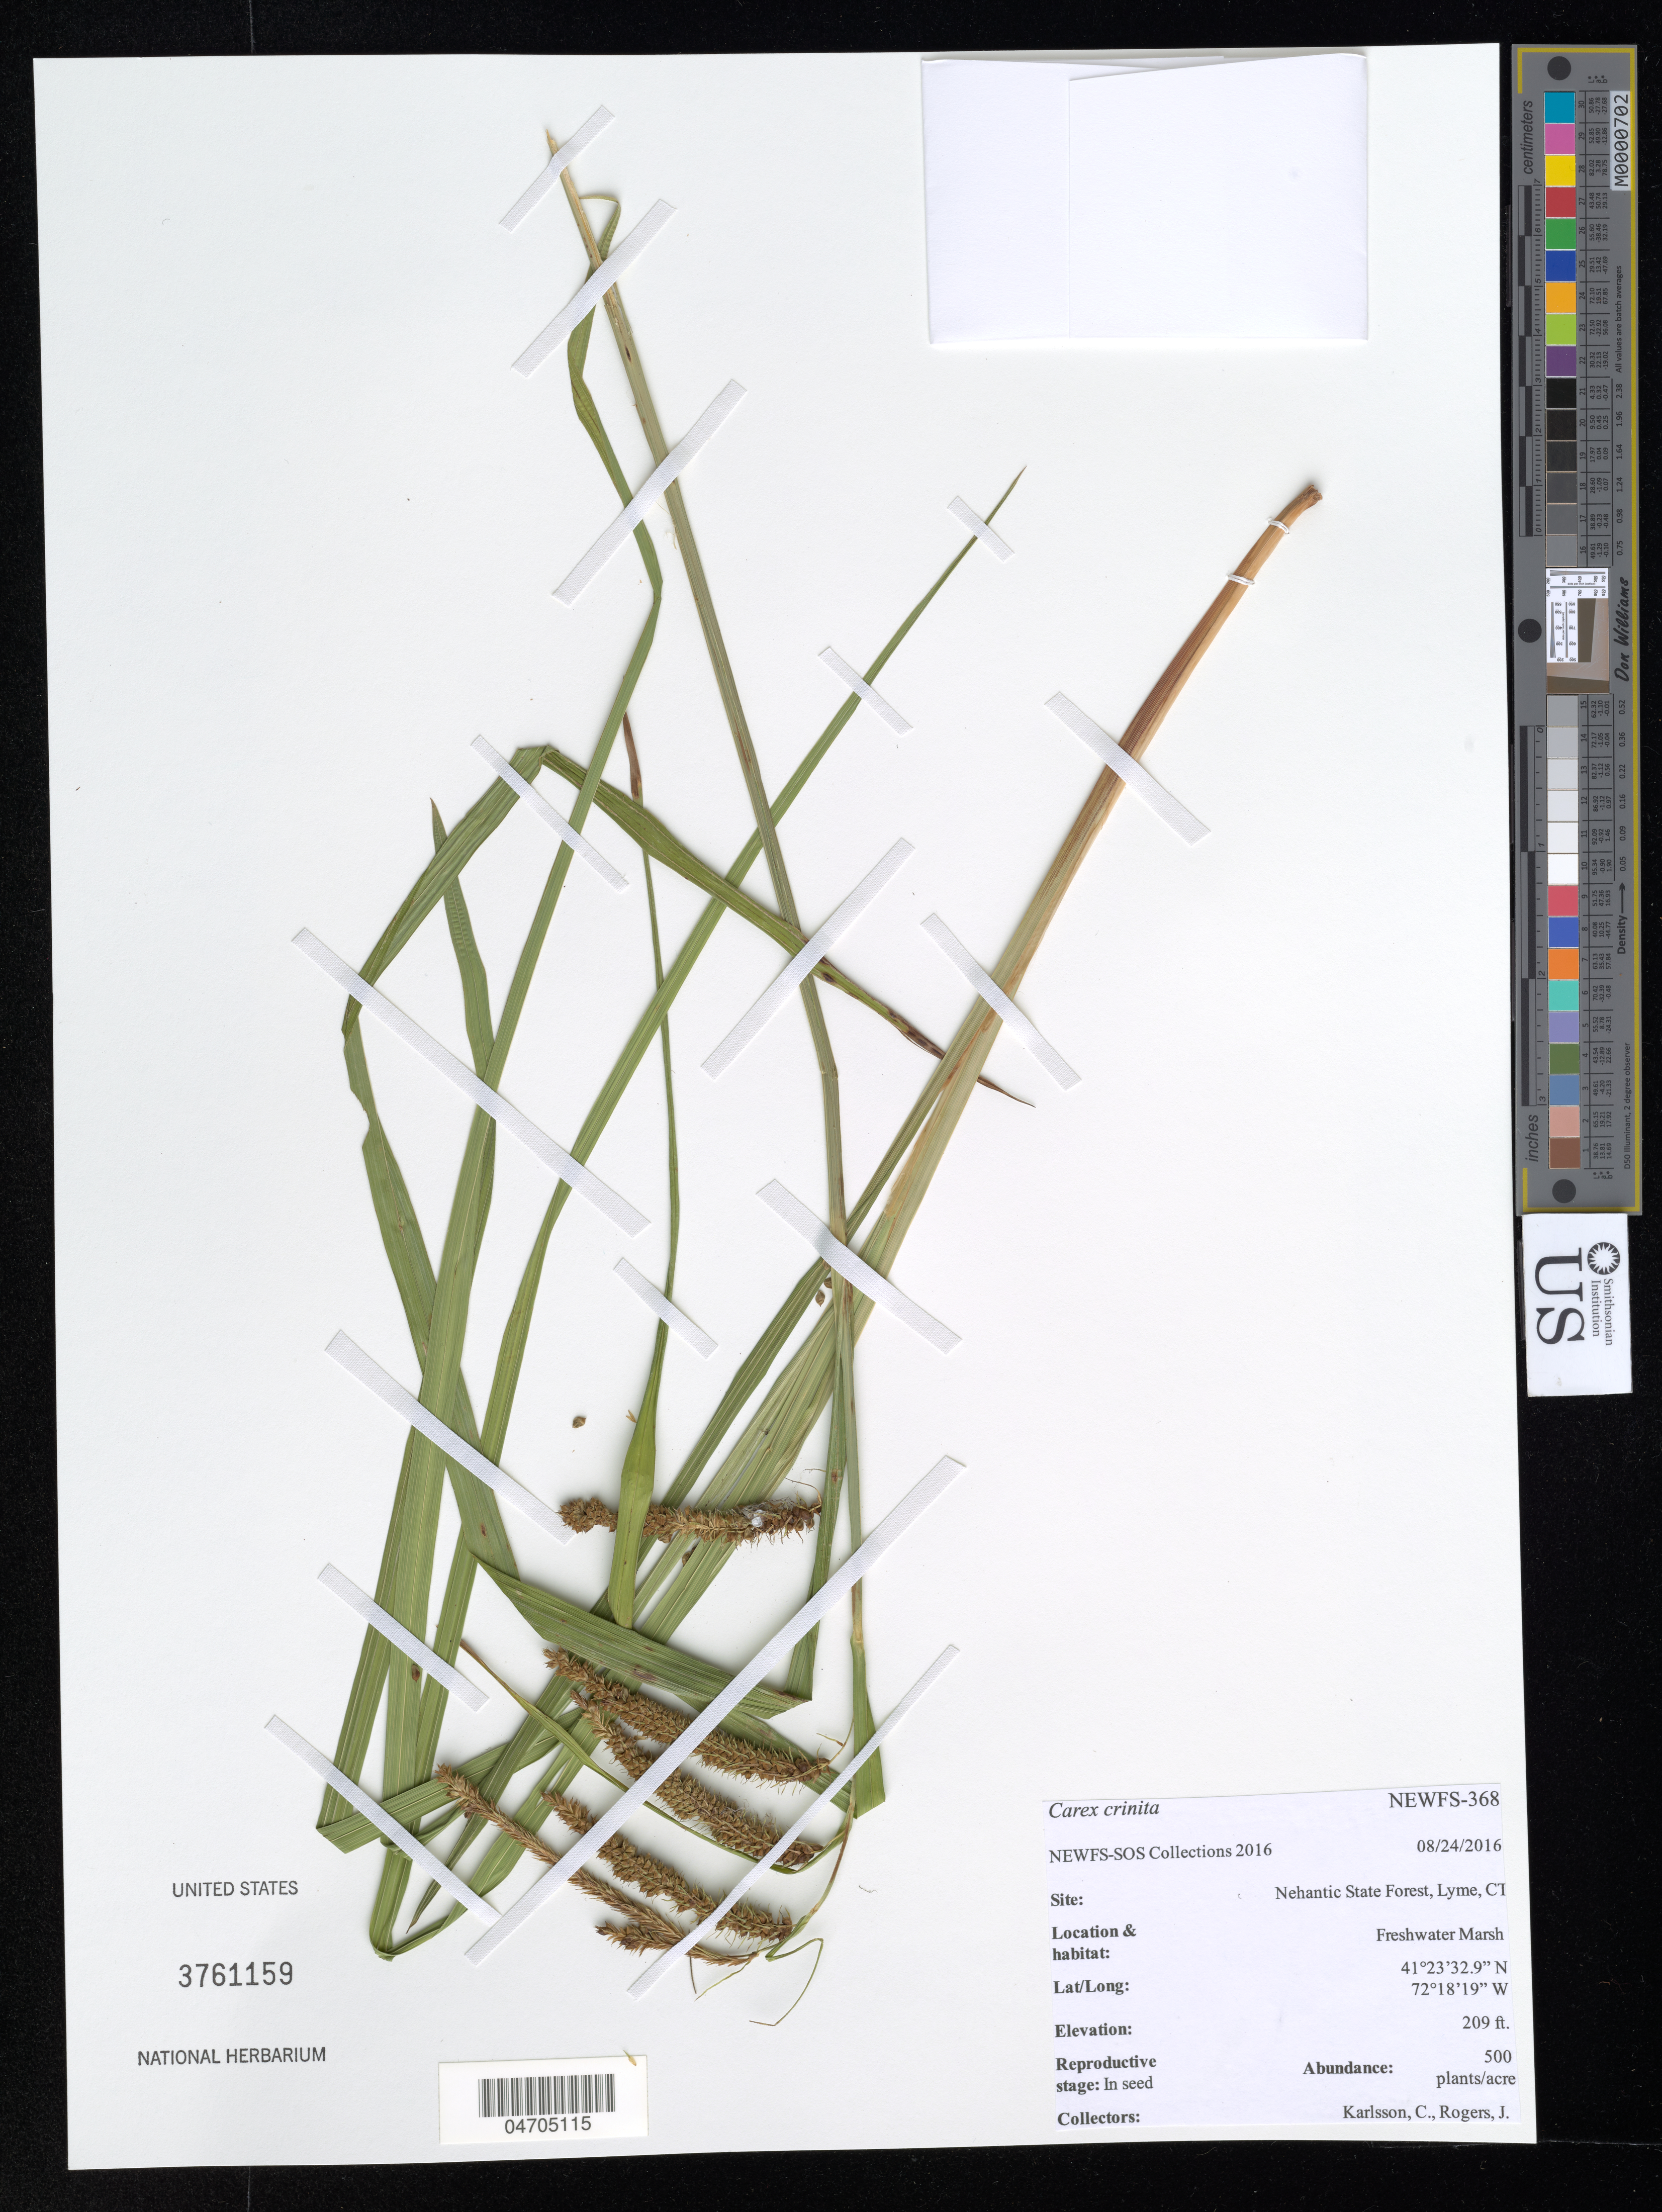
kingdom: Plantae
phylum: Tracheophyta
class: Liliopsida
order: Poales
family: Cyperaceae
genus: Carex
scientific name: Carex crinita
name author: Lam.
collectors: C. Karlsson & J. Rogers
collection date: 2016-08-24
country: United States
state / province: Connecticut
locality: Site: Nehantic State Forest, Lyme, CT. Freshwater Marsh.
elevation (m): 64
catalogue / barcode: US 3761159